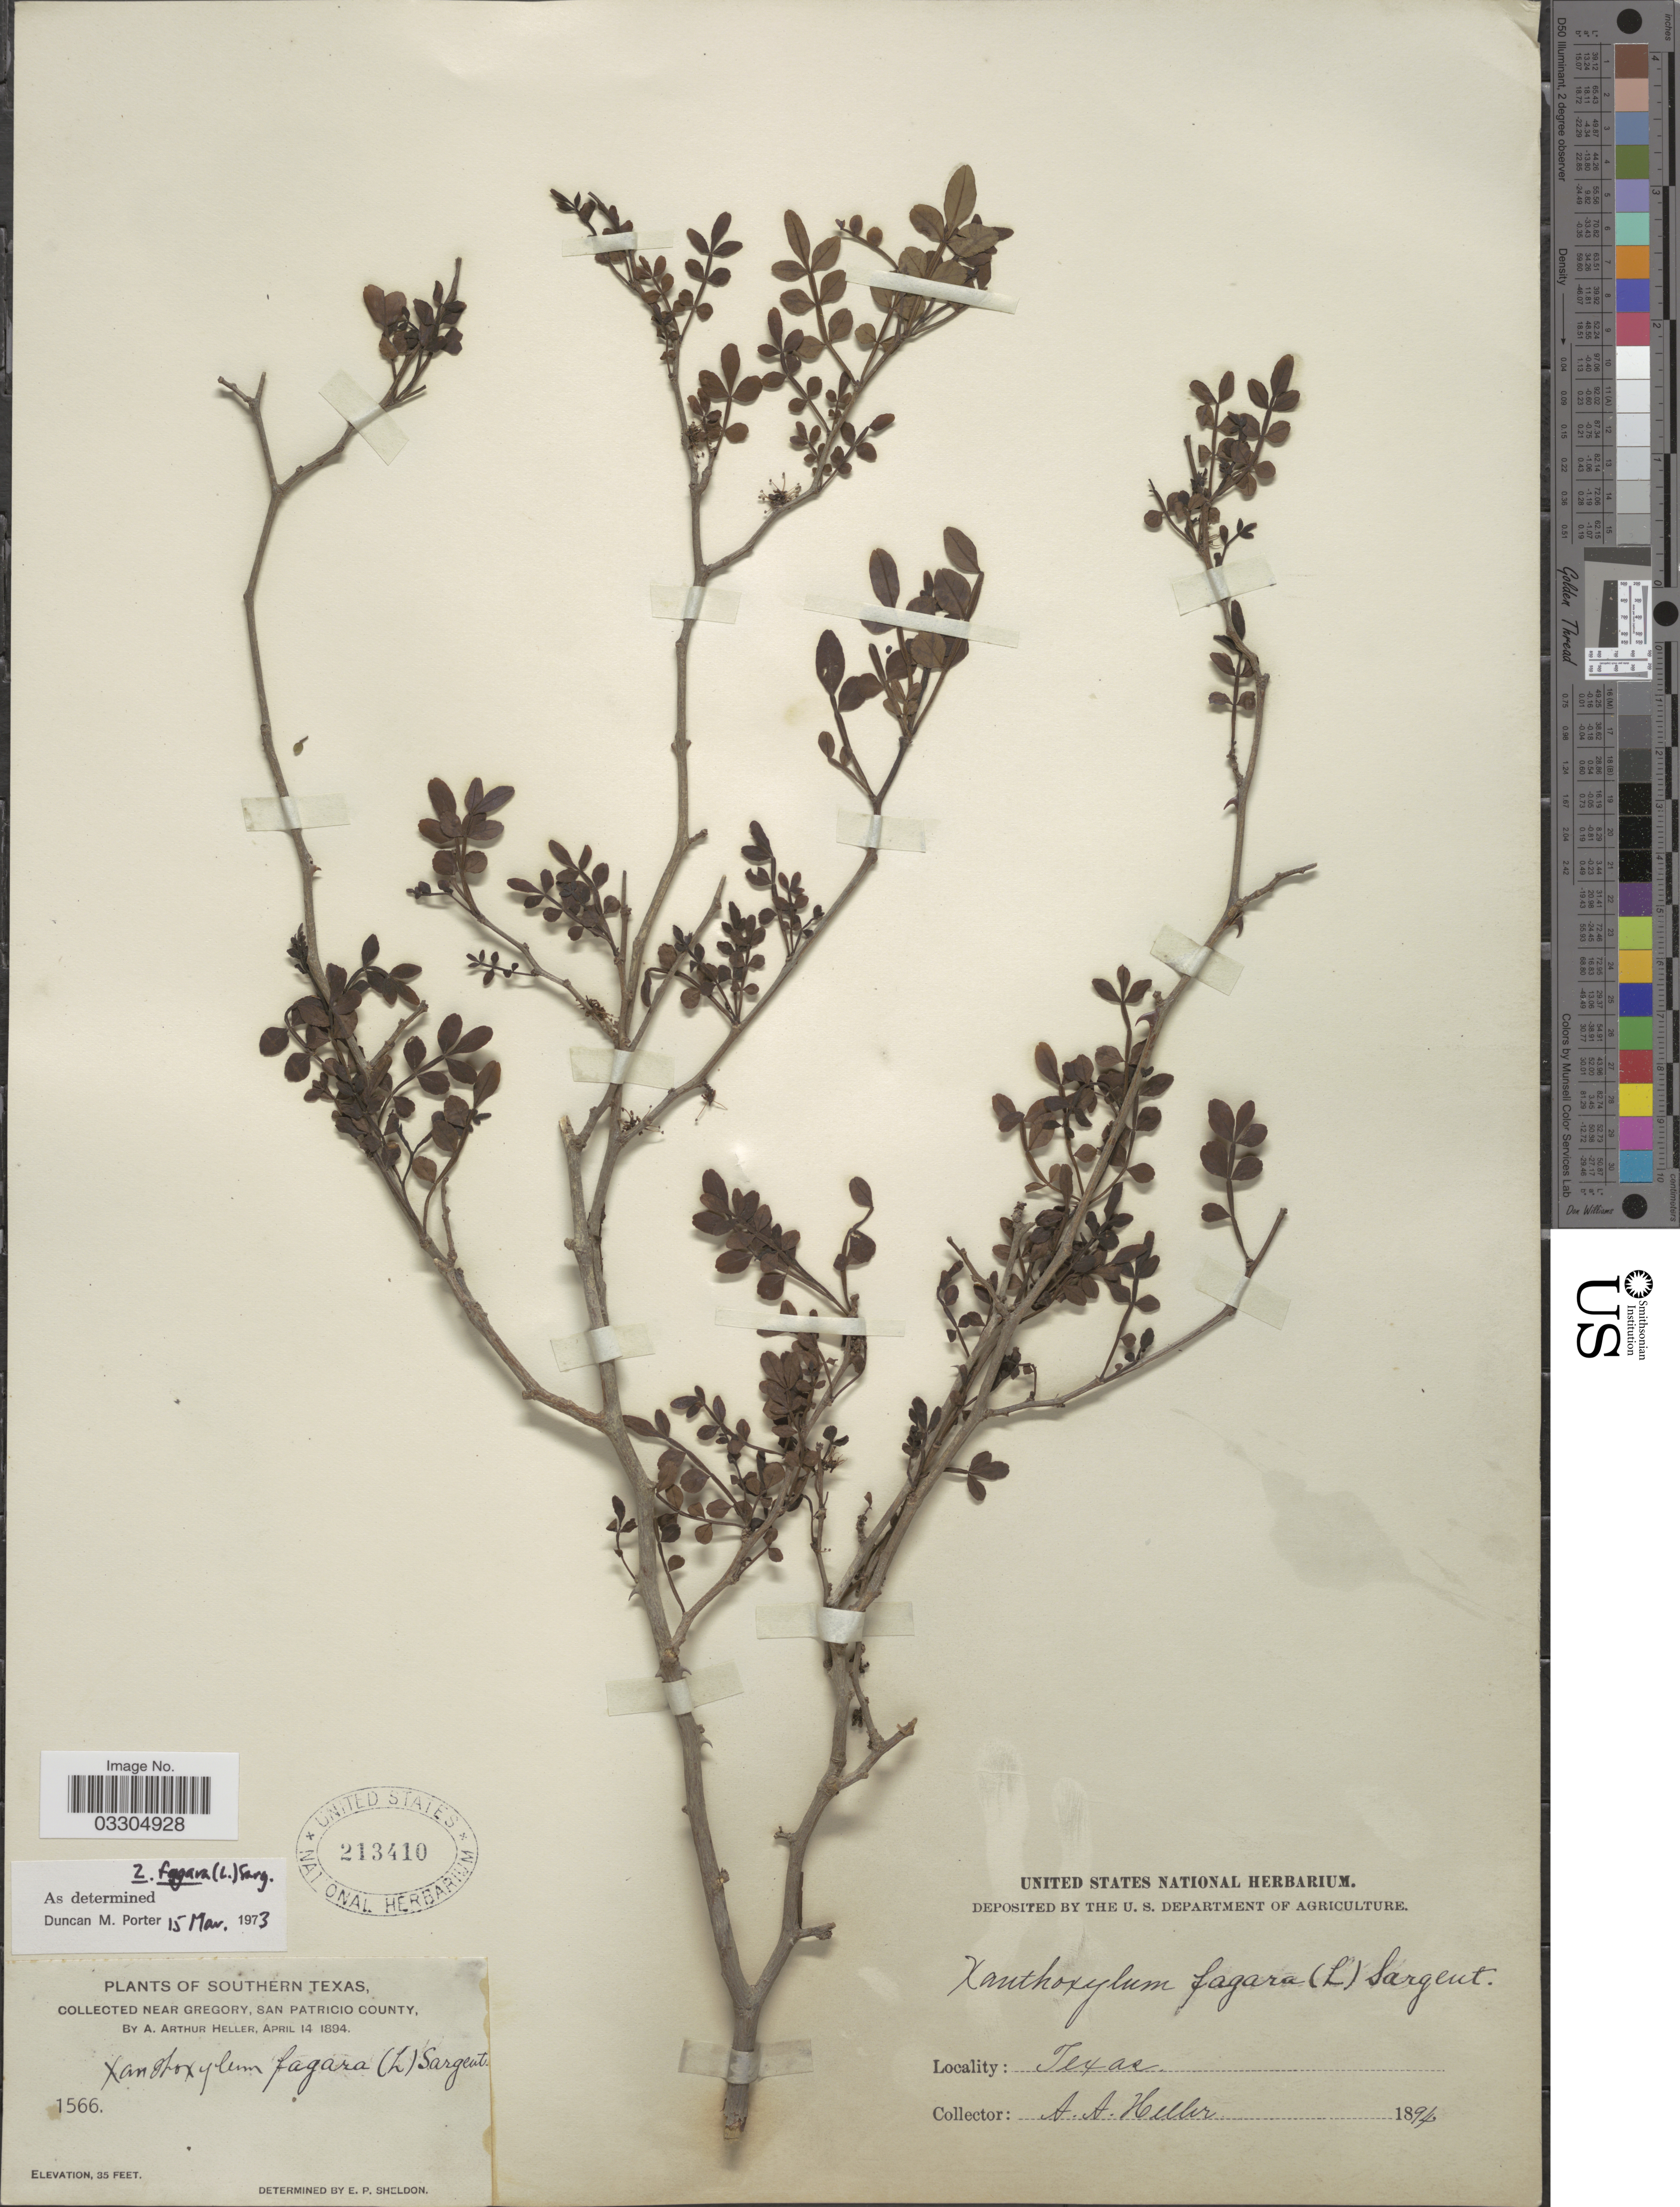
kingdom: Plantae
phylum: Tracheophyta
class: Magnoliopsida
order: Sapindales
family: Rutaceae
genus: Zanthoxylum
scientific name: Zanthoxylum fagara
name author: (L.) Sarg.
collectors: A. A. Heller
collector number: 1566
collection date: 1894-04-14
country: United States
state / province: Texas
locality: Southern Texas. Near Gregory, San Patricio County.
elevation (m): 11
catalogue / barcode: US 213410